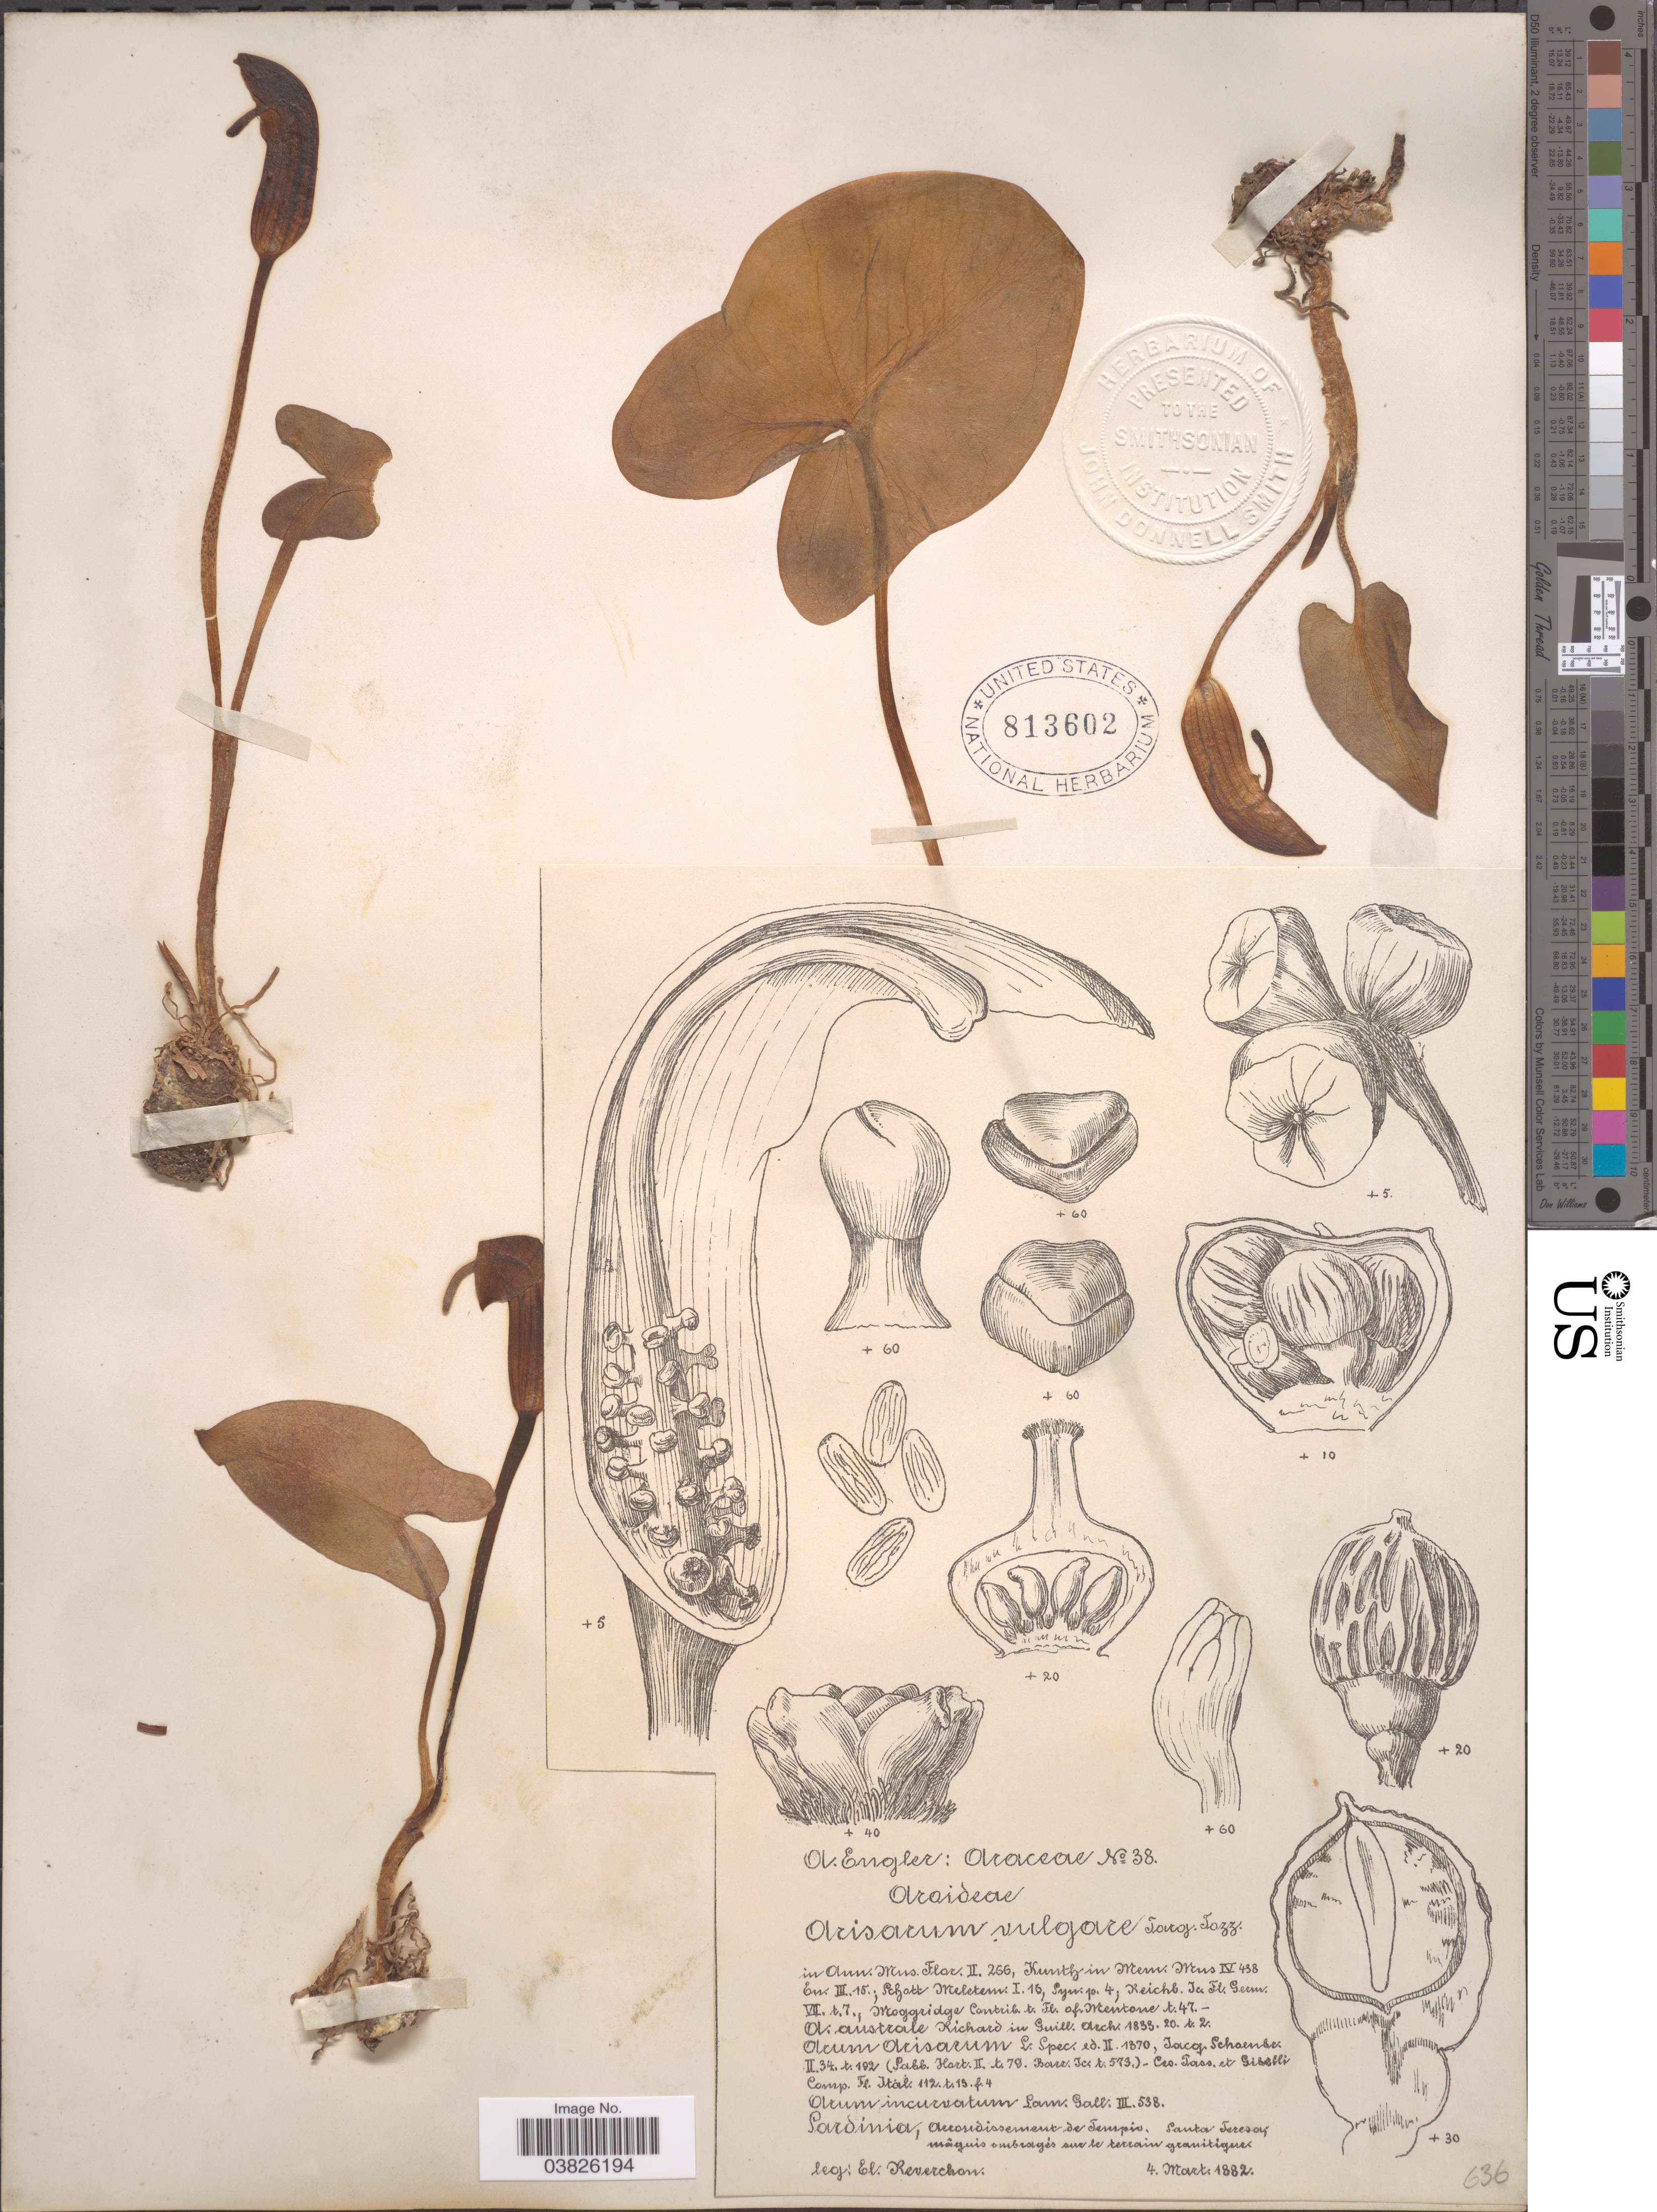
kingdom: Plantae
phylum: Tracheophyta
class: Liliopsida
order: Alismatales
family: Araceae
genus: Arisarum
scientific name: Arisarum vulgare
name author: Targ. Tozz.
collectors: E. Reverchon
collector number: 38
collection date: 1882-03-04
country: Italy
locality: Sardinia, arrondissement de Tempio. Santa Terera.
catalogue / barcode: US 813602